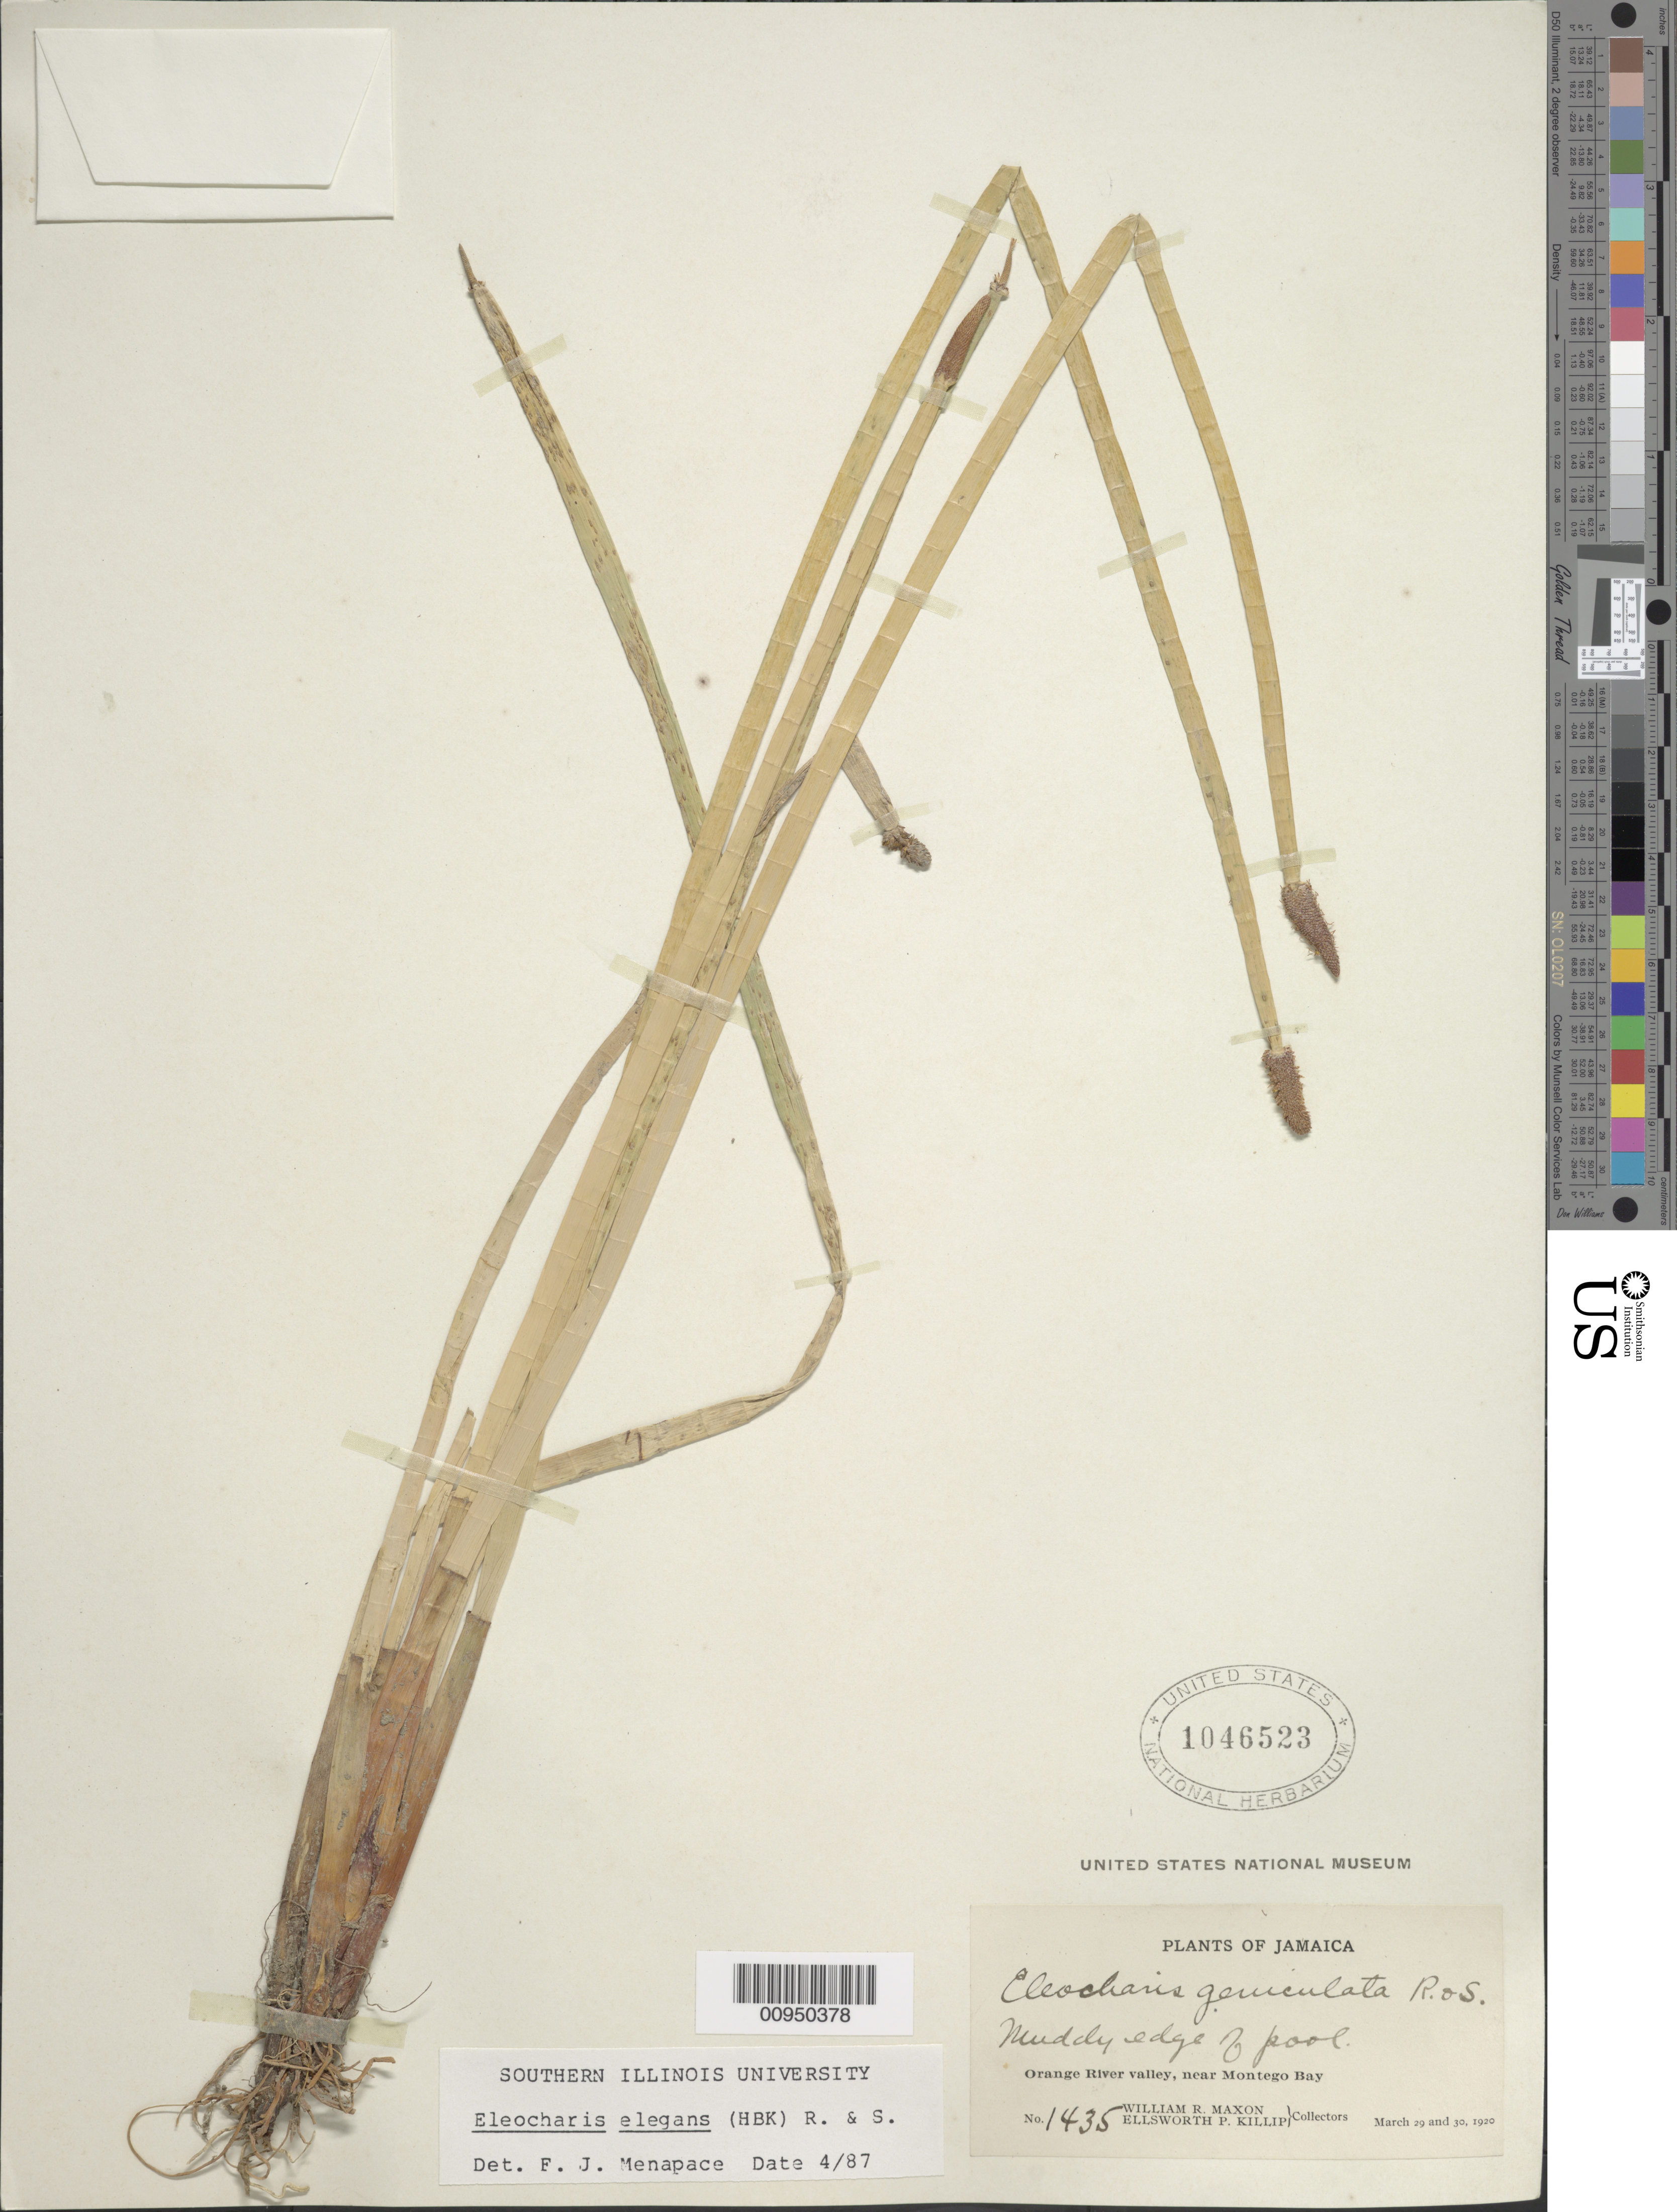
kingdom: Plantae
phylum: Tracheophyta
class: Liliopsida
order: Poales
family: Cyperaceae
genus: Eleocharis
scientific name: Eleocharis elegans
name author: (Kunth) Roem. & Schult.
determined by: Menapace, F. J.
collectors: W. R. Maxon & E. P. Killip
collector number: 1435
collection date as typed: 29 Mar 1920 and 30 Mar 1920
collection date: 1920-03-29,1920-03-30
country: Jamaica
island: Jamaica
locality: Orange River Valley, near Montego Bay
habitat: Muddy edge of pool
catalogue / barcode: US 1046523